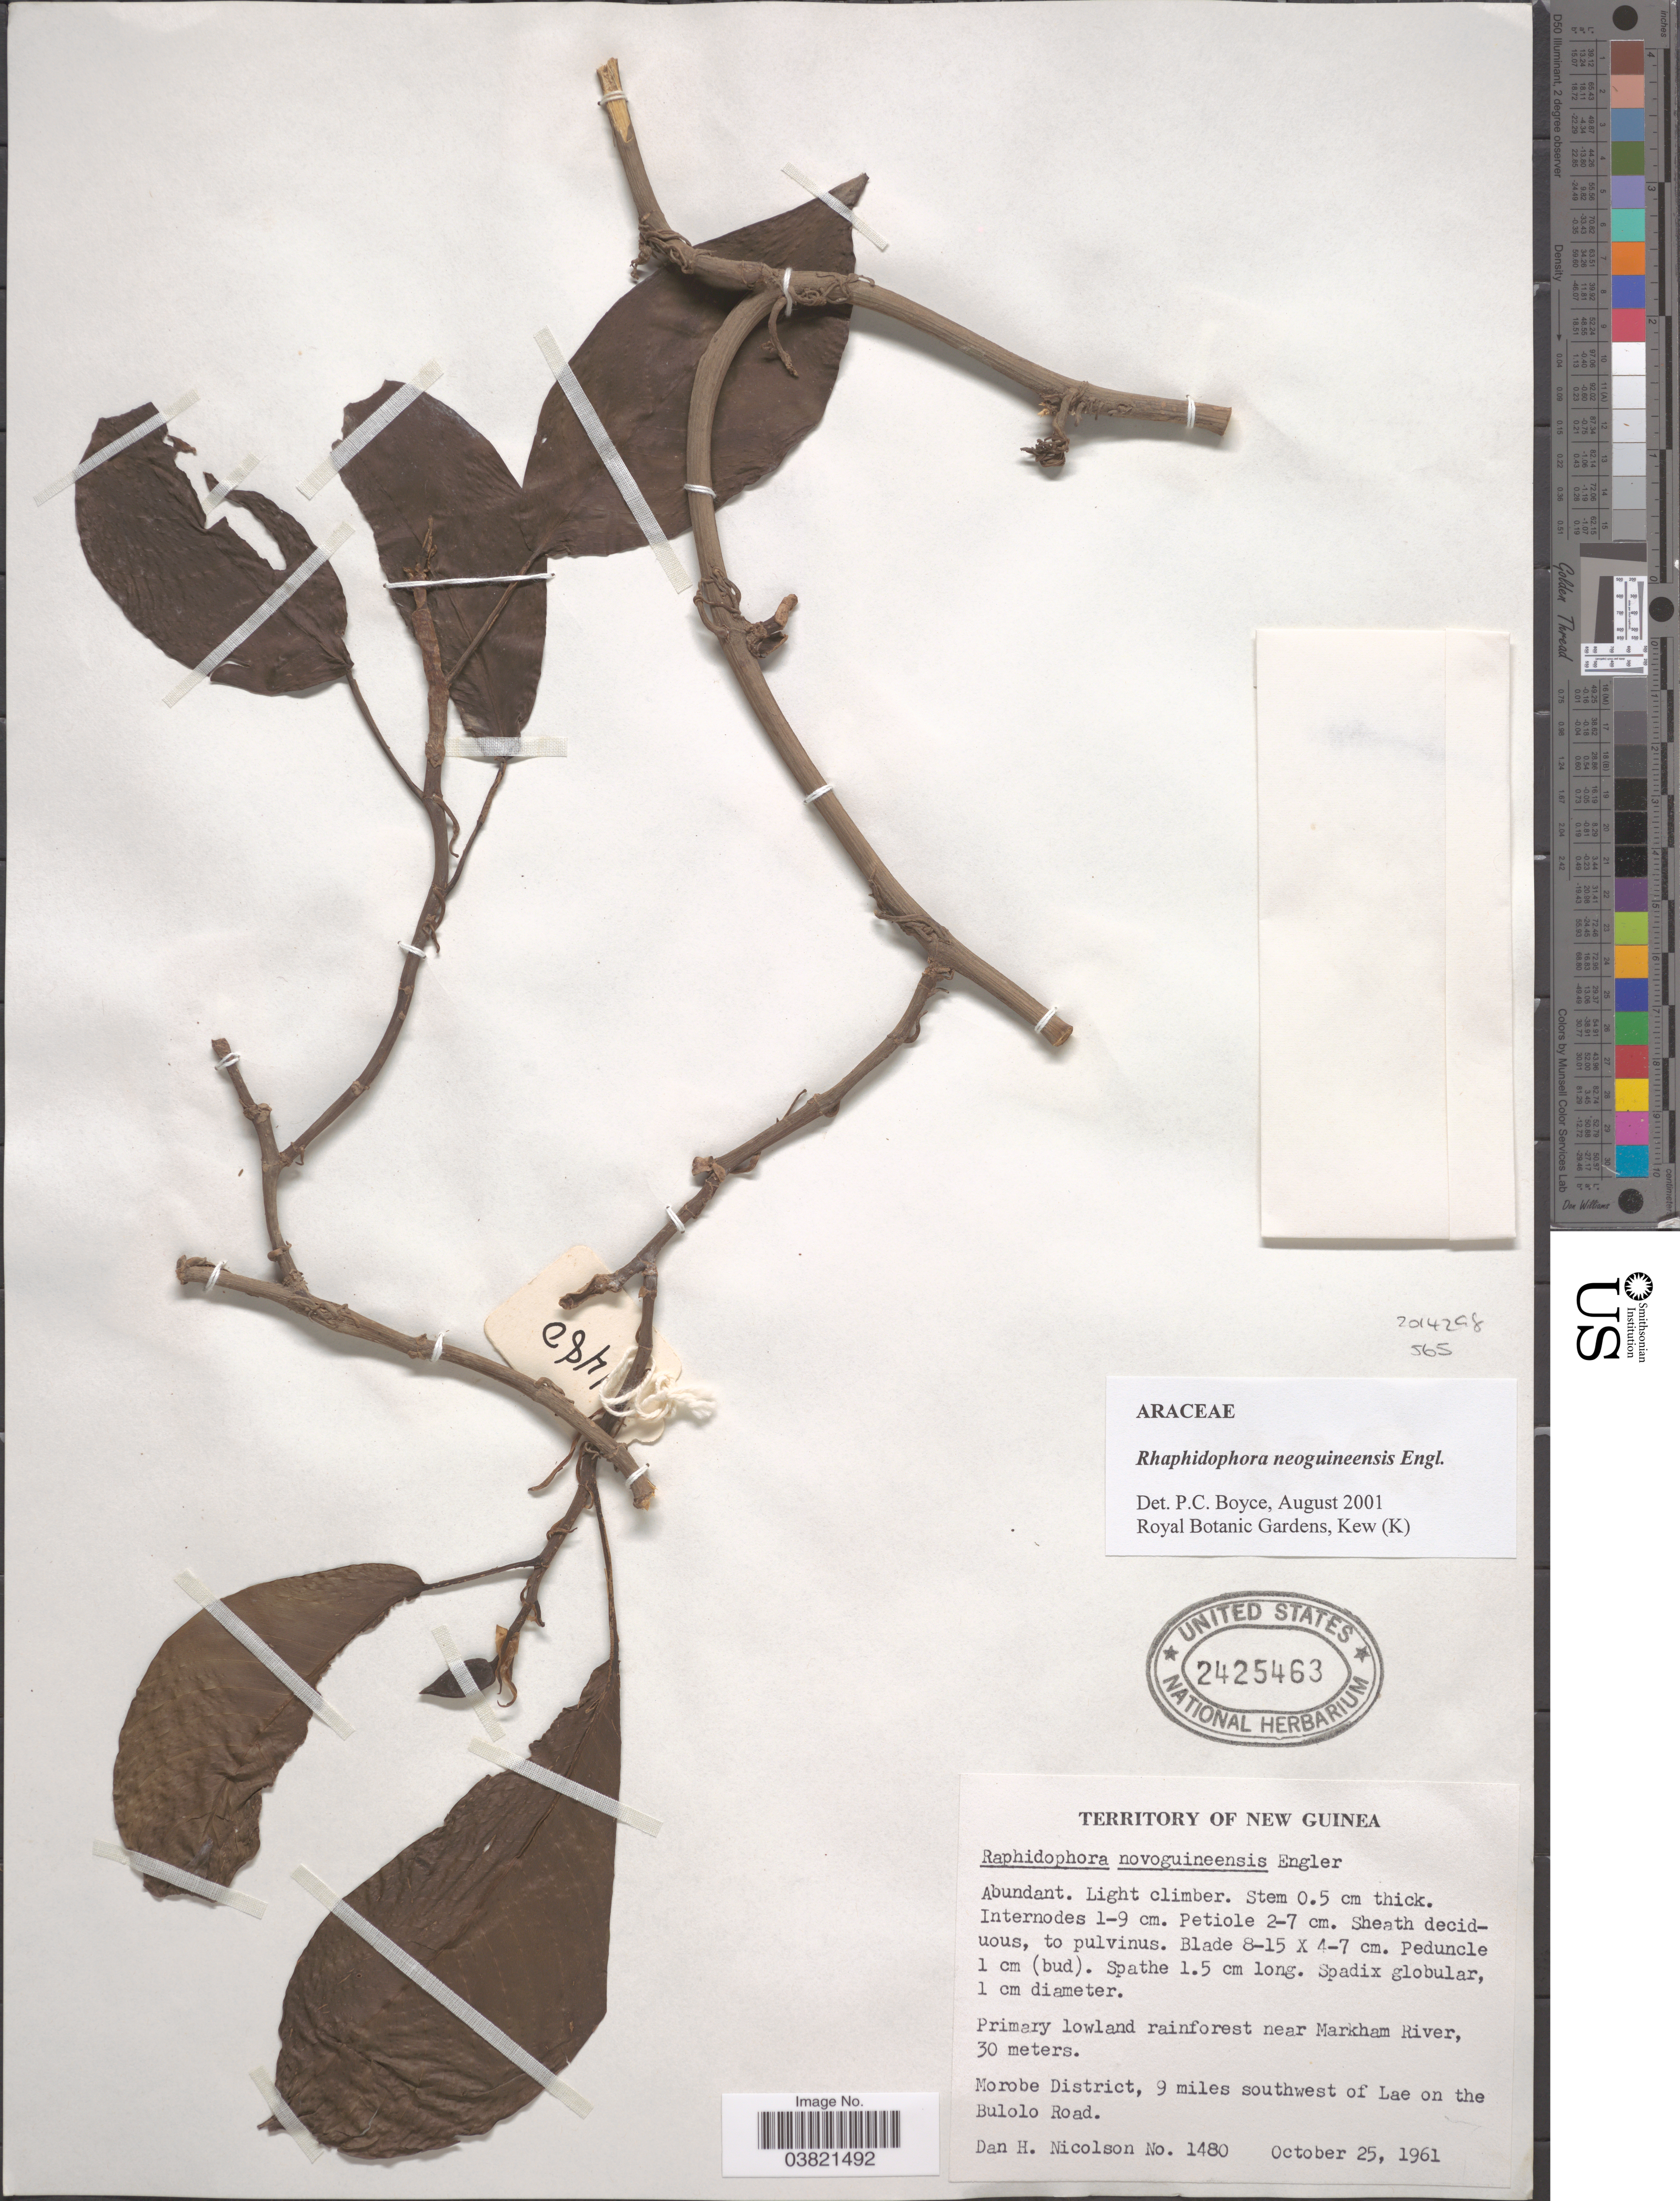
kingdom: Plantae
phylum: Tracheophyta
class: Liliopsida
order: Alismatales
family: Araceae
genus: Rhaphidophora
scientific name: Rhaphidophora neoguineensis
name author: Engl.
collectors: D. H. Nicolson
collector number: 1480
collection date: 1961-10-25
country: Papua New Guinea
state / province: Morobe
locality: Territory of New Guinea. Morobe District, 9 miles southwest of Lae on the Bulolo Road.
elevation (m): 30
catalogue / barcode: US 2425463